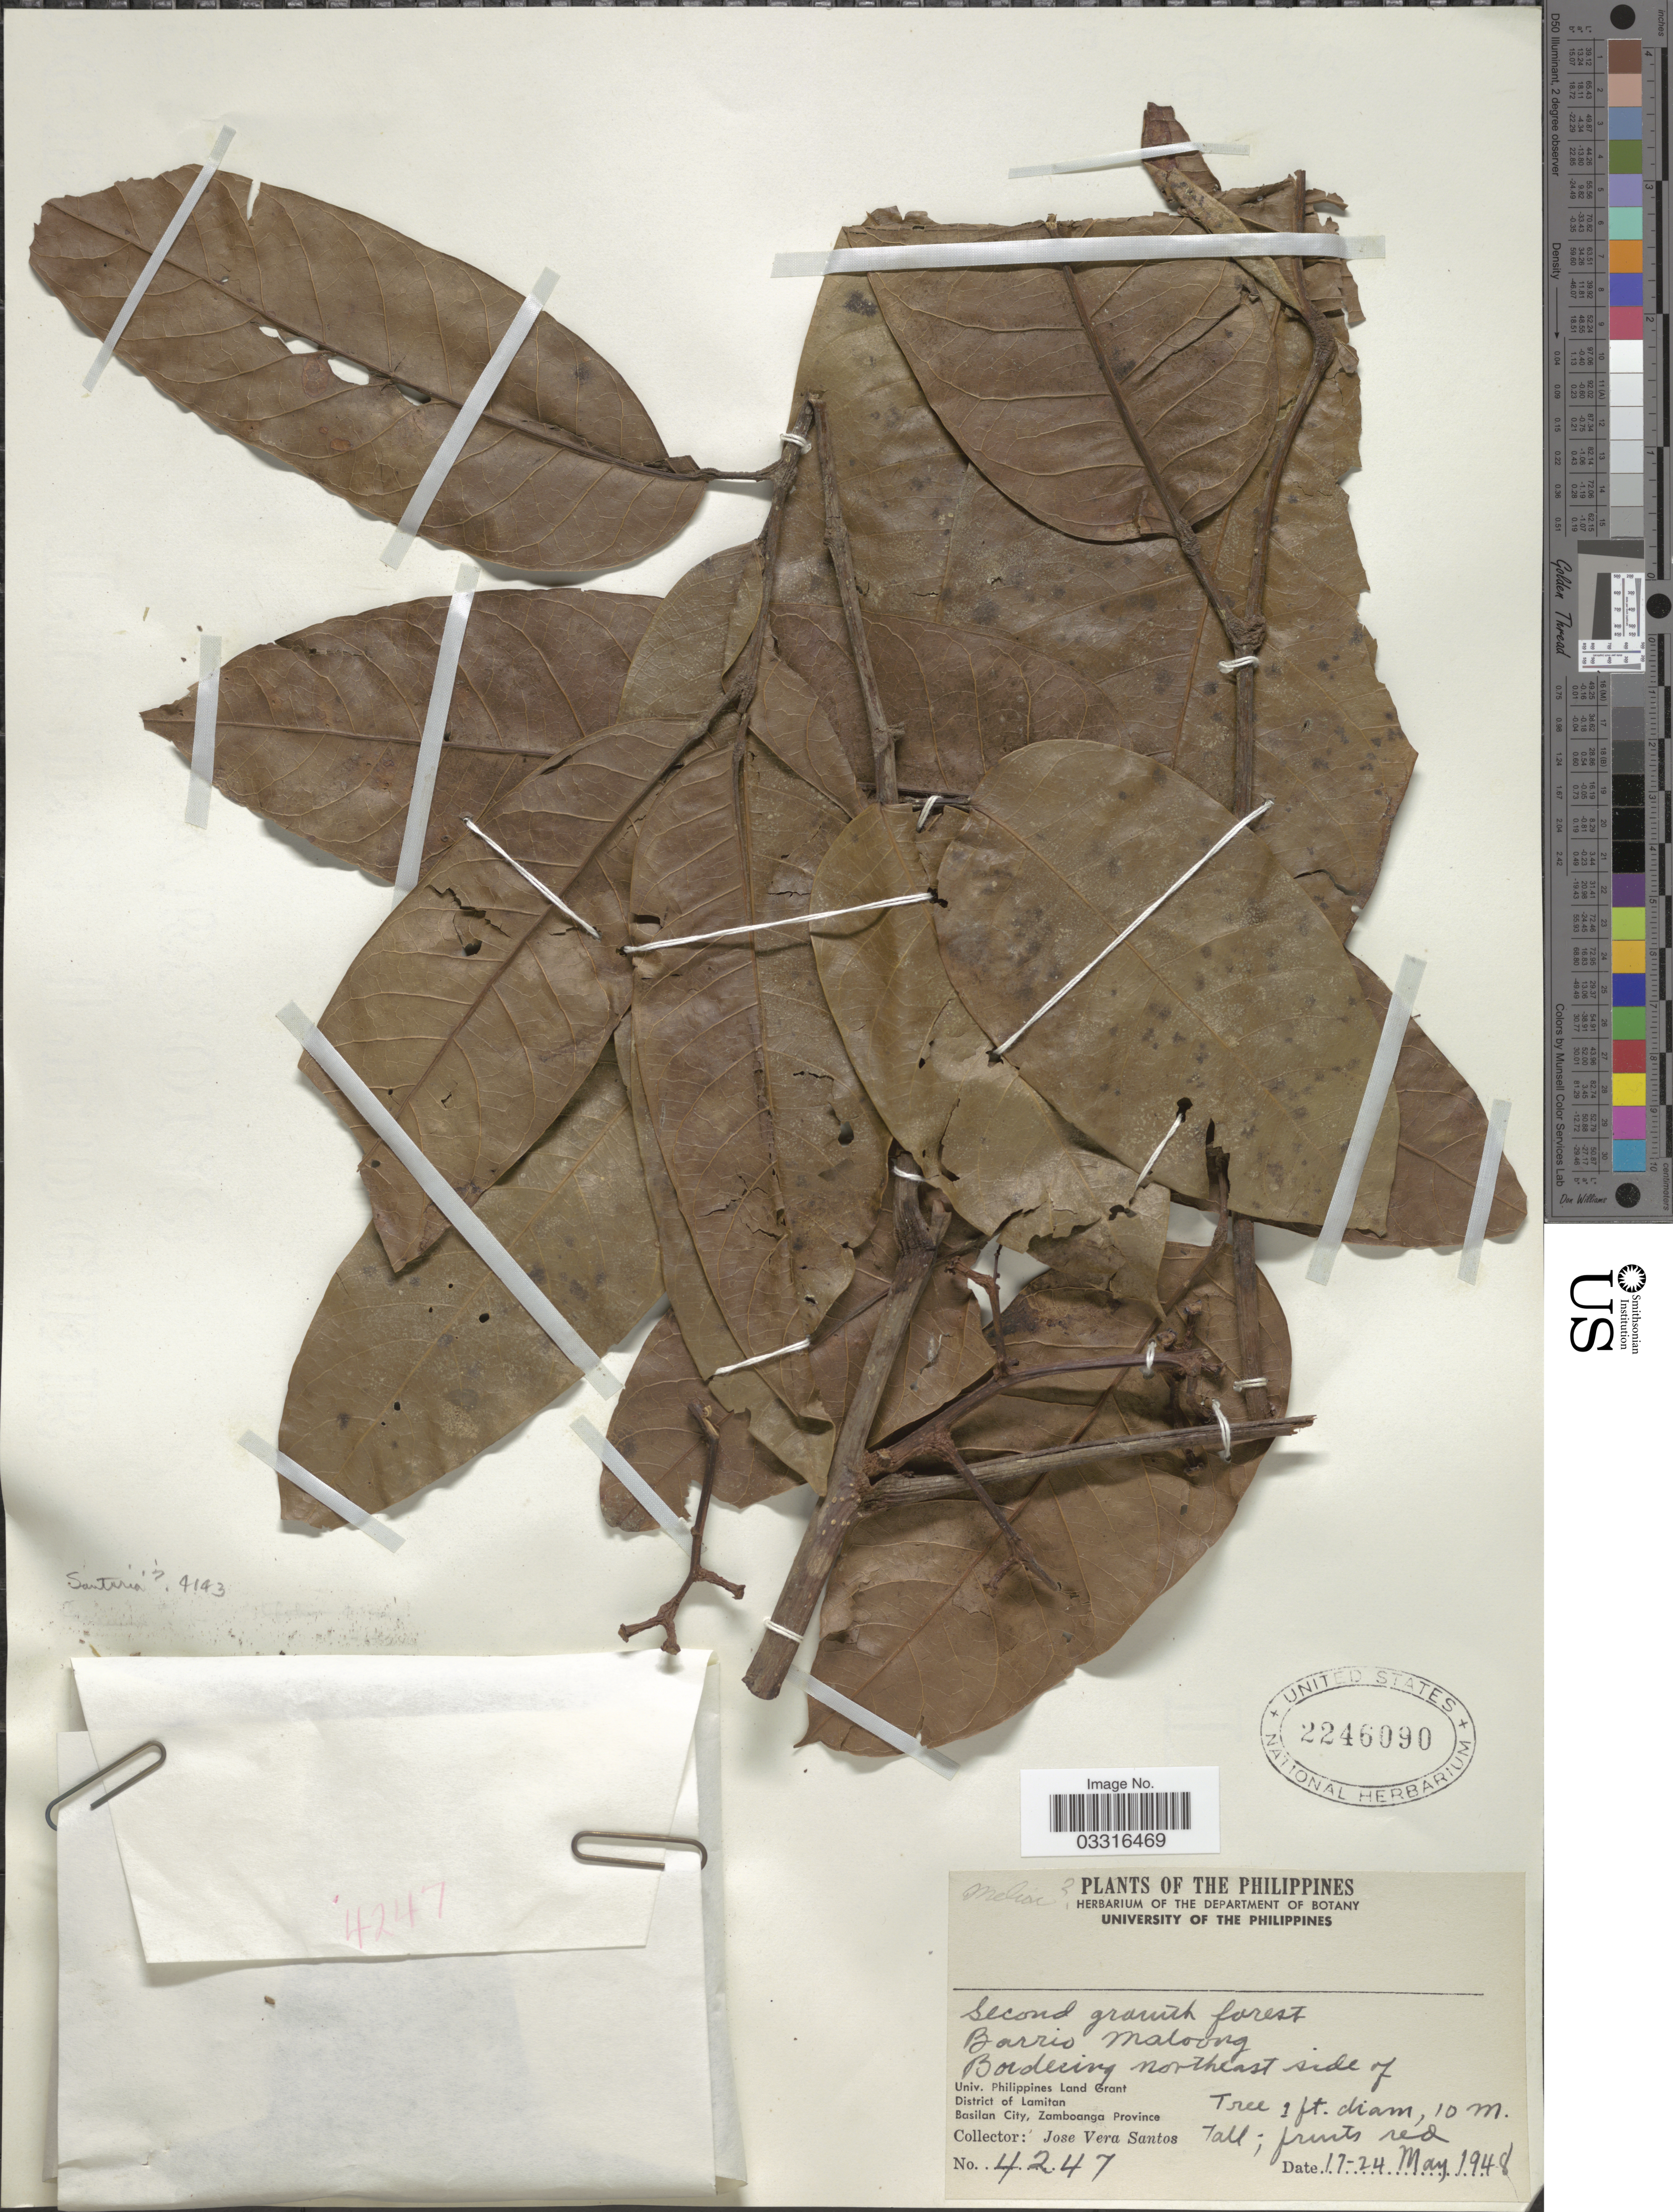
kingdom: Plantae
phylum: Tracheophyta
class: Magnoliopsida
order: Sapindales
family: Burseraceae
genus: Santiria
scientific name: Santiria sp.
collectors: J. V. Santos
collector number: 4247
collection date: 1948-05-17/1948-05-24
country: Philippines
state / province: Muslim Mindanao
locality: Barrio Maloong. Bordering northeast side of Univ. Philippines Land Grant. District of Lamitan. Basilan City, Zamboanga Province.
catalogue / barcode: US 2246090